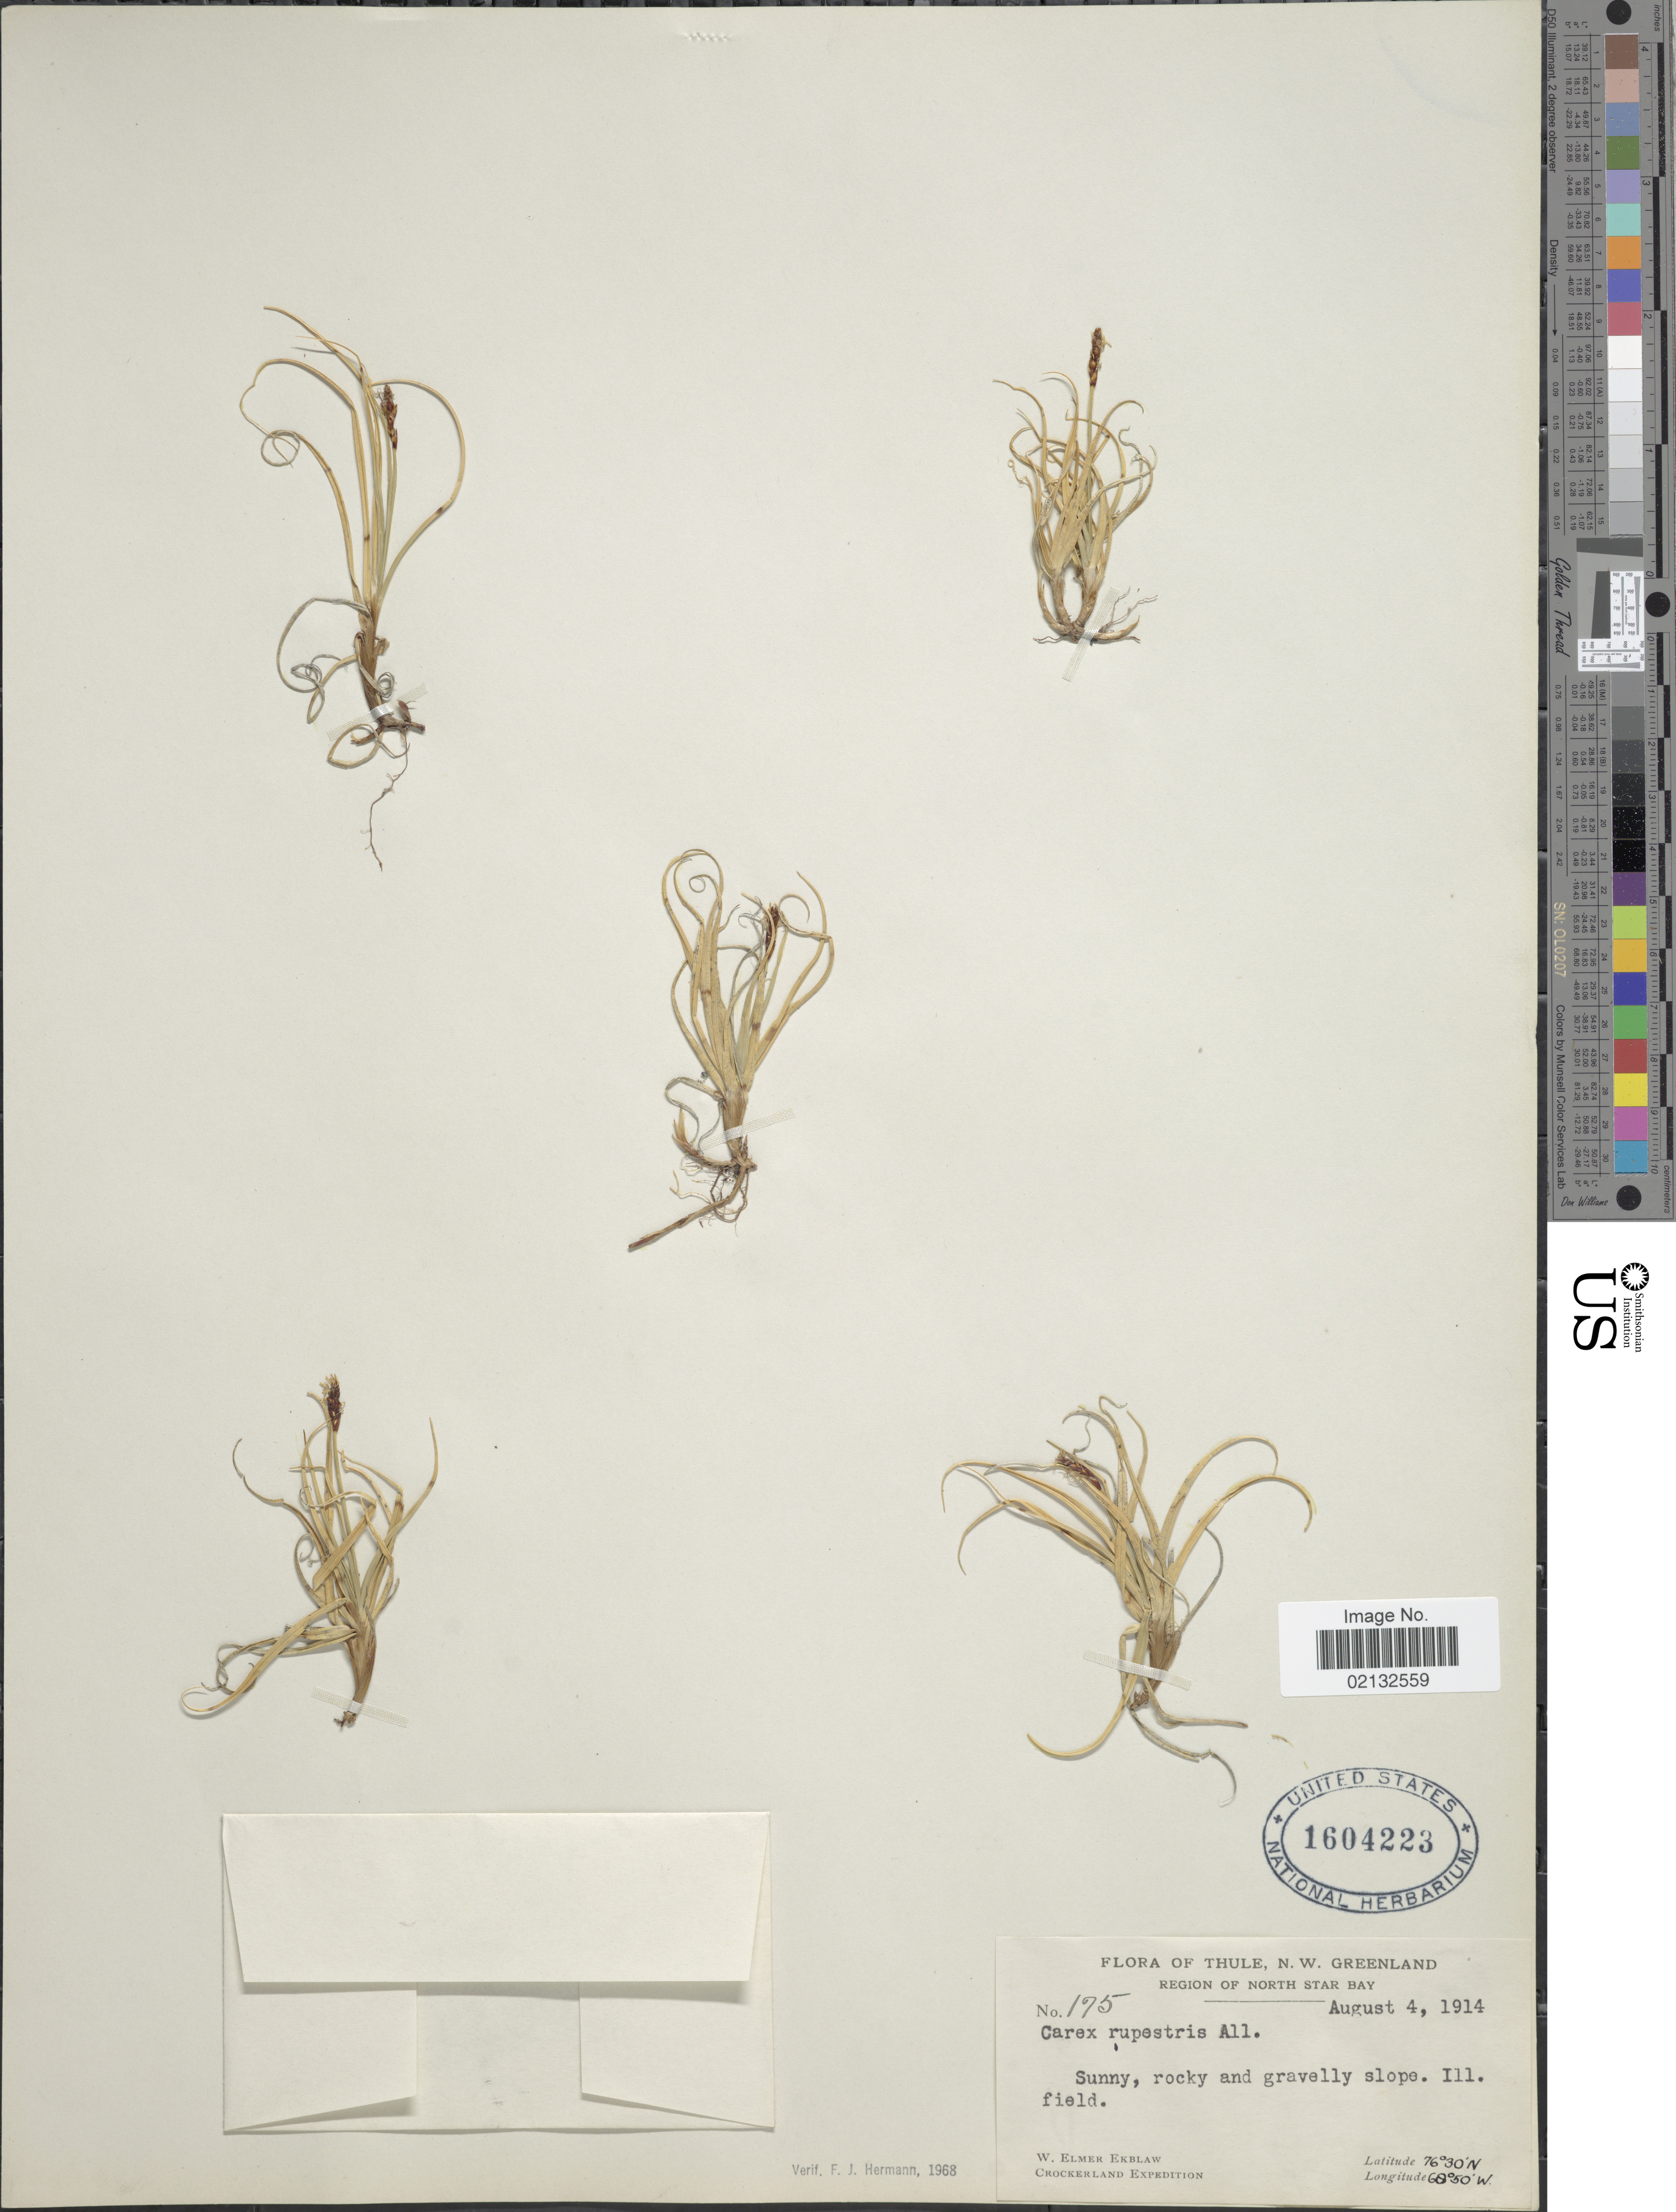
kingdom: Plantae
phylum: Tracheophyta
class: Liliopsida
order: Poales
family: Cyperaceae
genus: Carex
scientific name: Carex rupestris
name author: All.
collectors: W. Ekblaw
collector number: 175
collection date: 1914-08-04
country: Greenland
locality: Thule, N.W. Greenland. Region of North Star Bay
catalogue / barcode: US 1604223